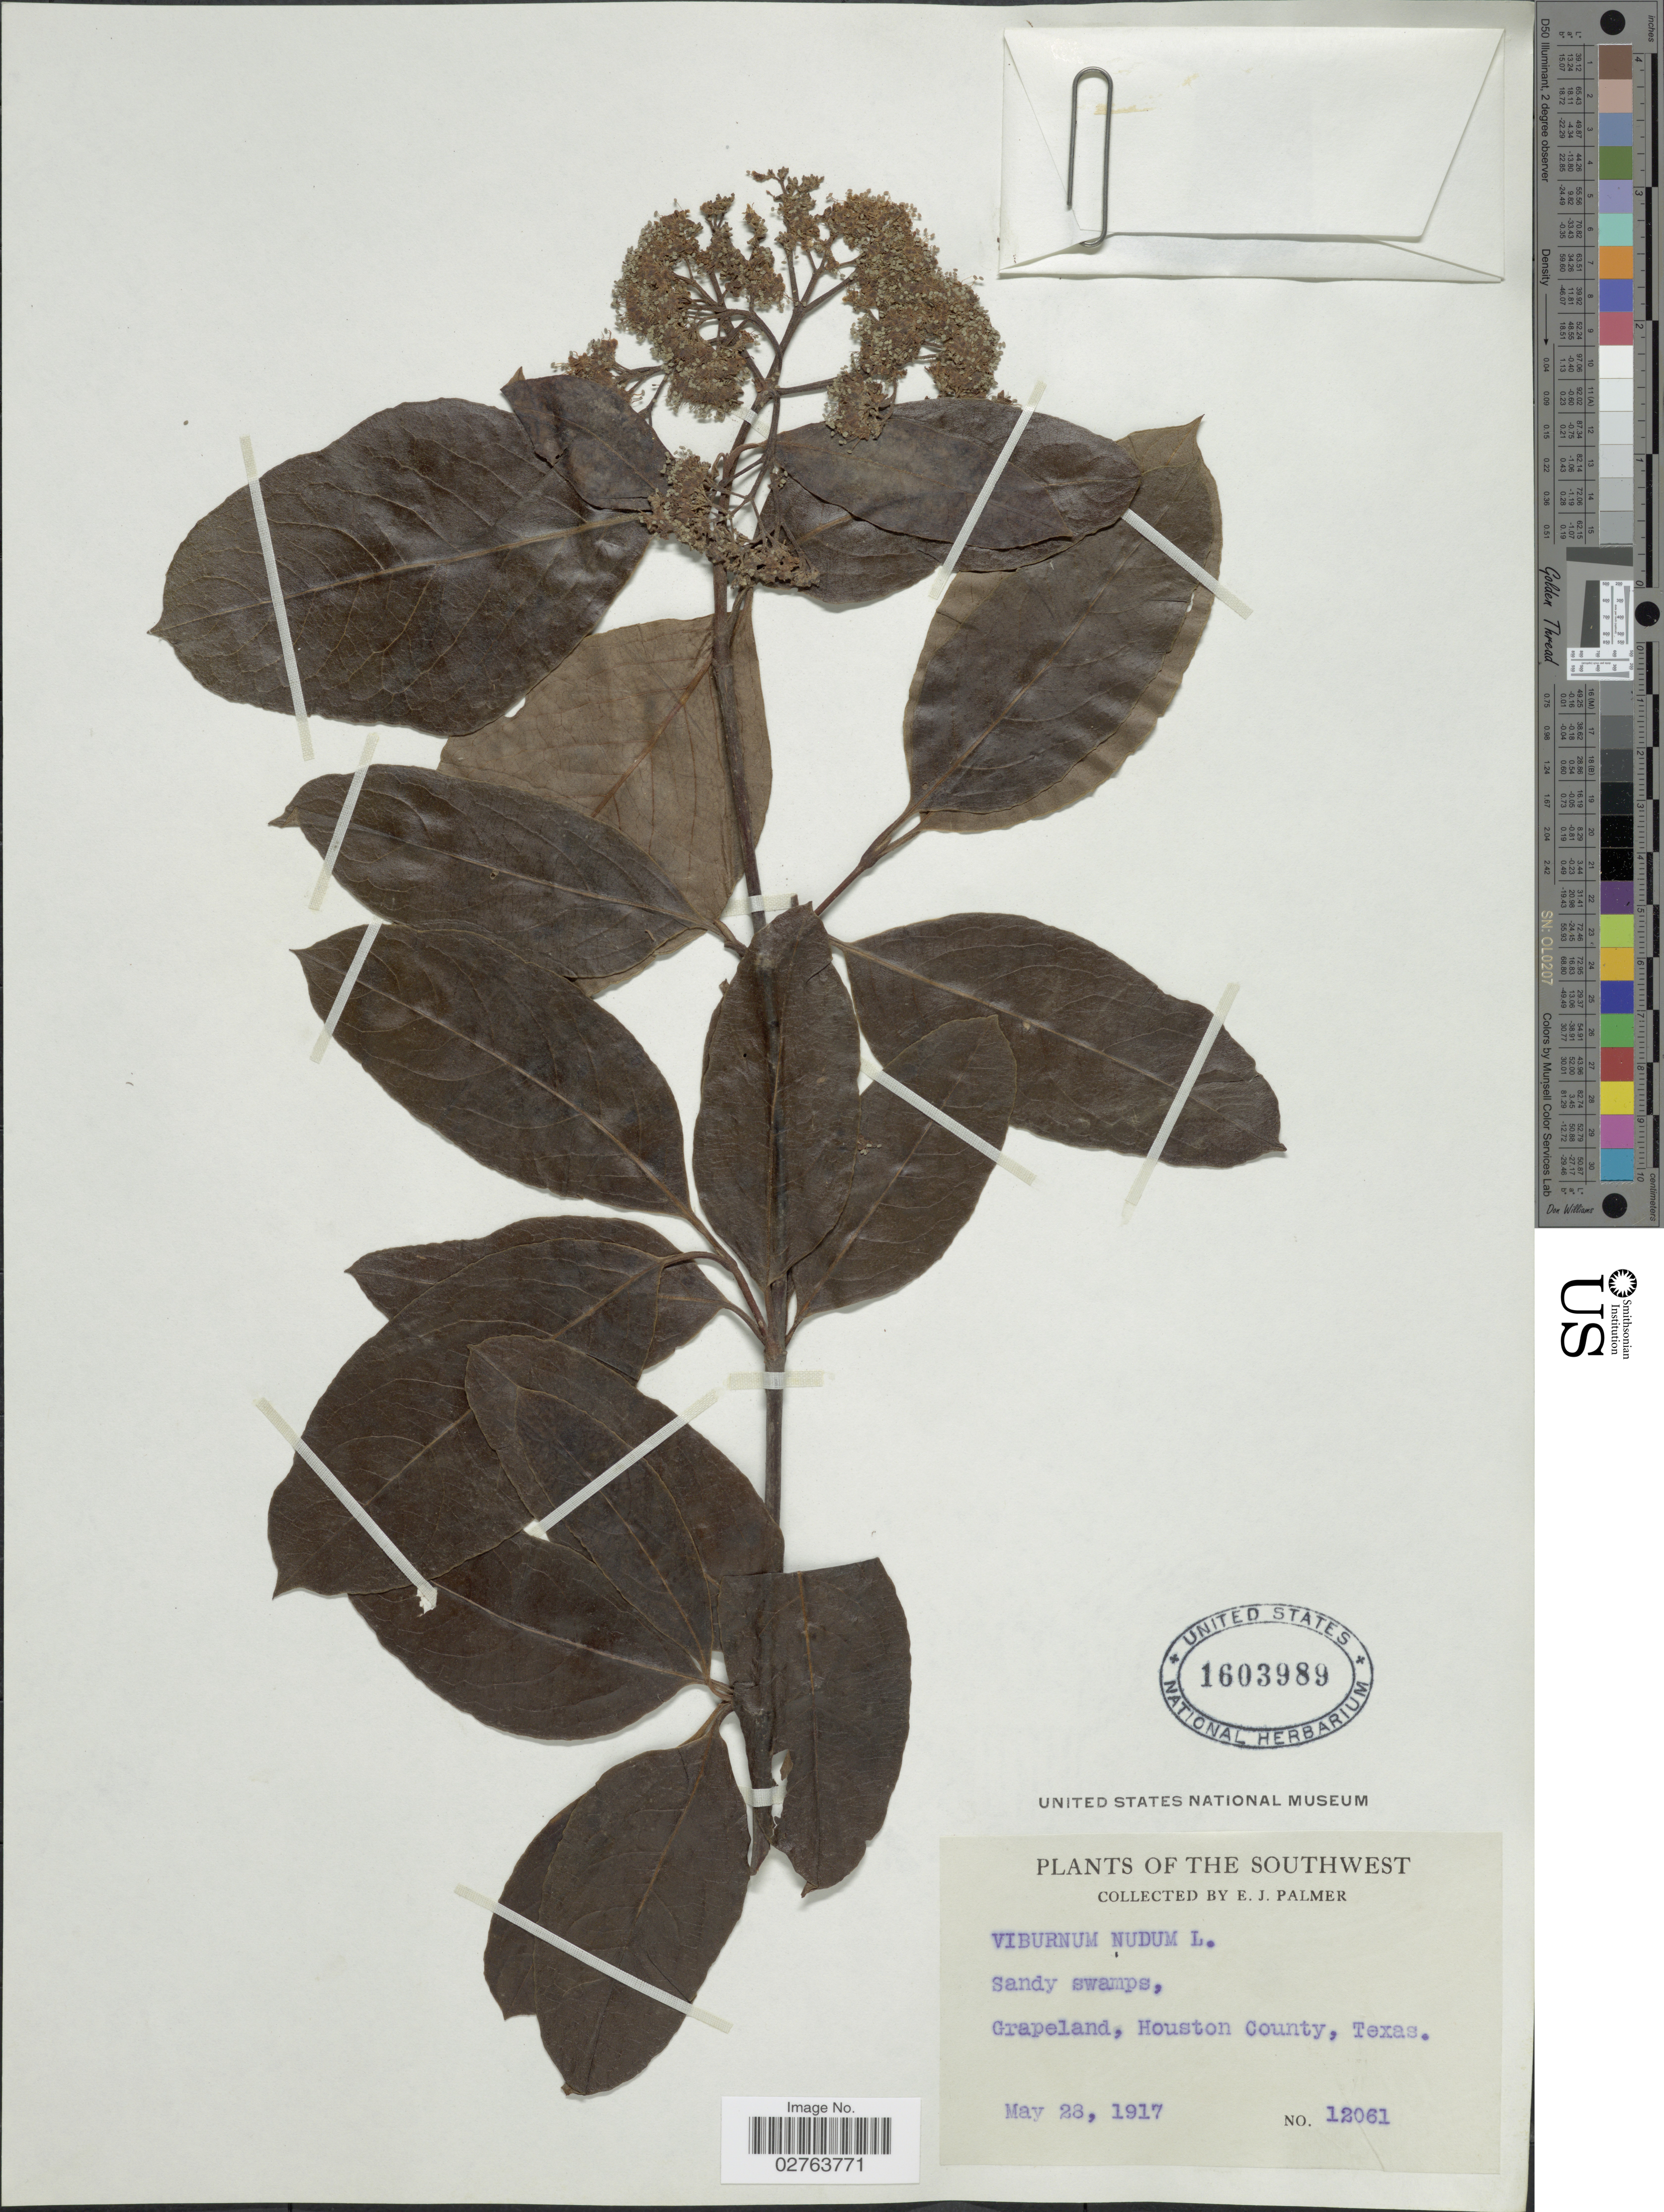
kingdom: Plantae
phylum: Tracheophyta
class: Magnoliopsida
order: Dipsacales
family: Viburnaceae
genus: Viburnum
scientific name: Viburnum nudum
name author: L.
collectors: E. J. Palmer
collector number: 12061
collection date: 1917-05-28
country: United States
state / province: Texas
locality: The Southwest. Grapeland, Houston County.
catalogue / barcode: US 1603989